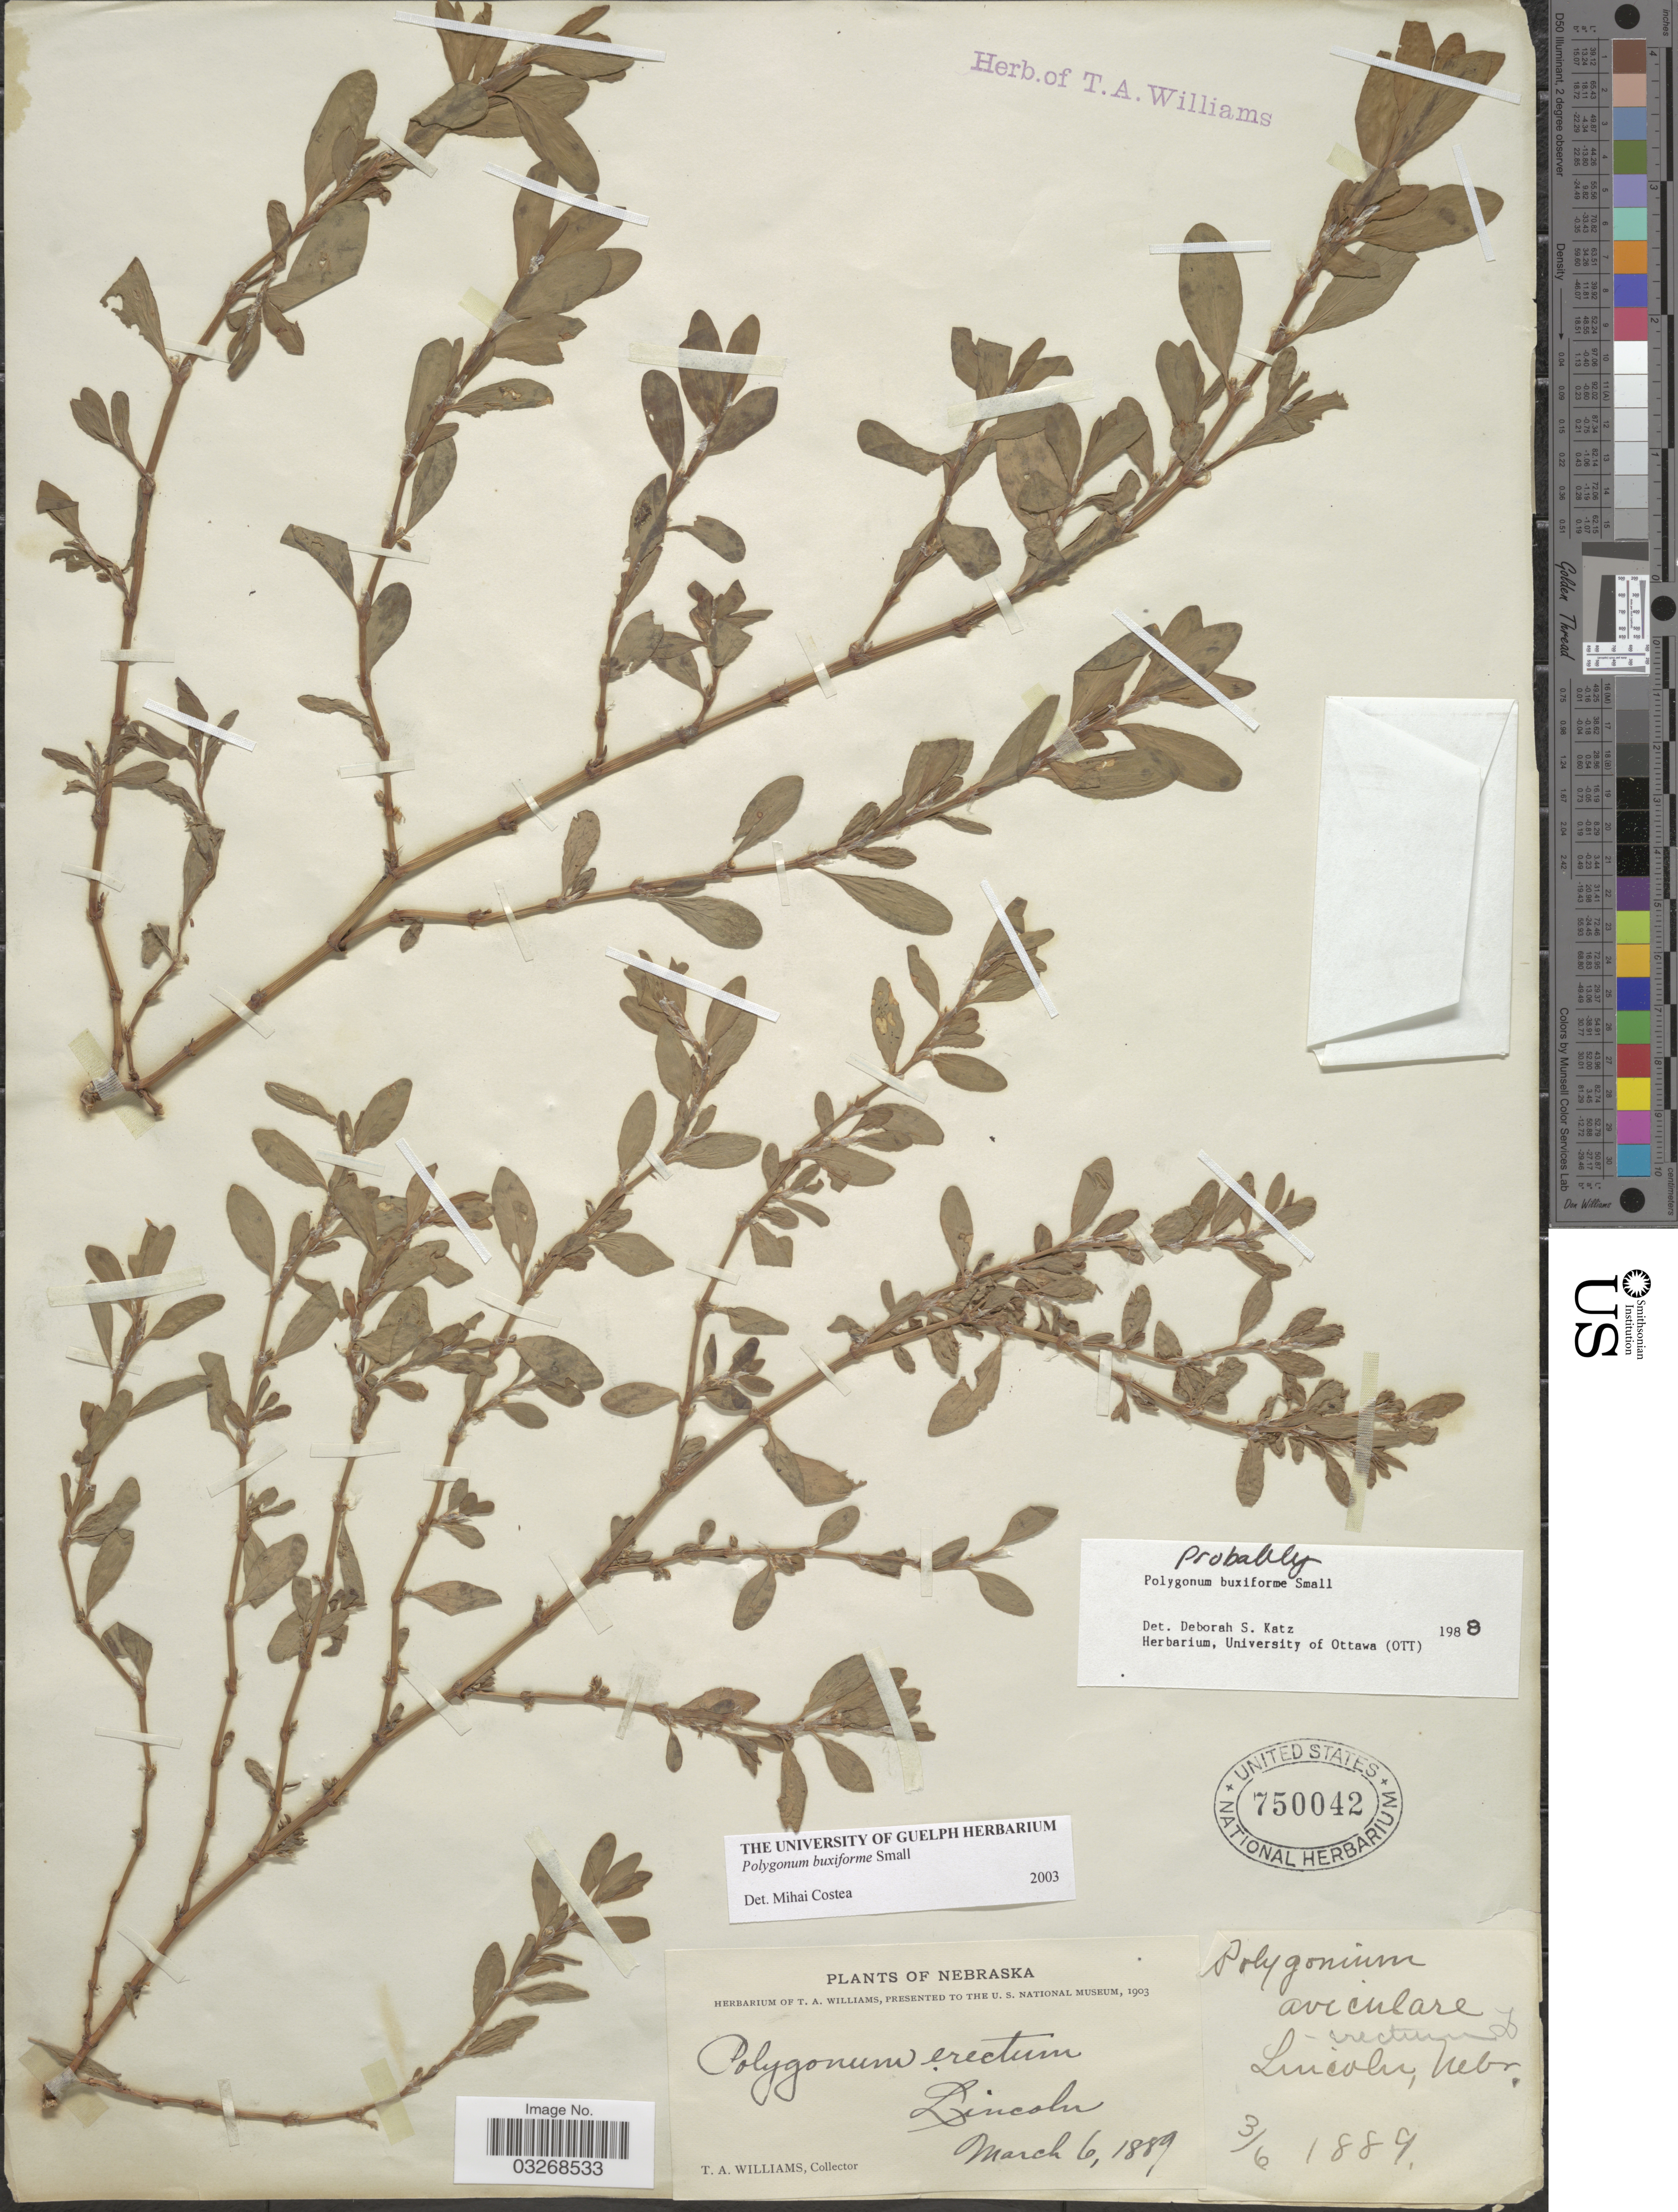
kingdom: Plantae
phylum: Tracheophyta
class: Magnoliopsida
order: Caryophyllales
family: Polygonaceae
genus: Polygonum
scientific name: Polygonum buxiforme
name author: Small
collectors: T. Williams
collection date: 1889-03-06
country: United States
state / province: Nebraska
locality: Lincoln.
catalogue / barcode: US 750042